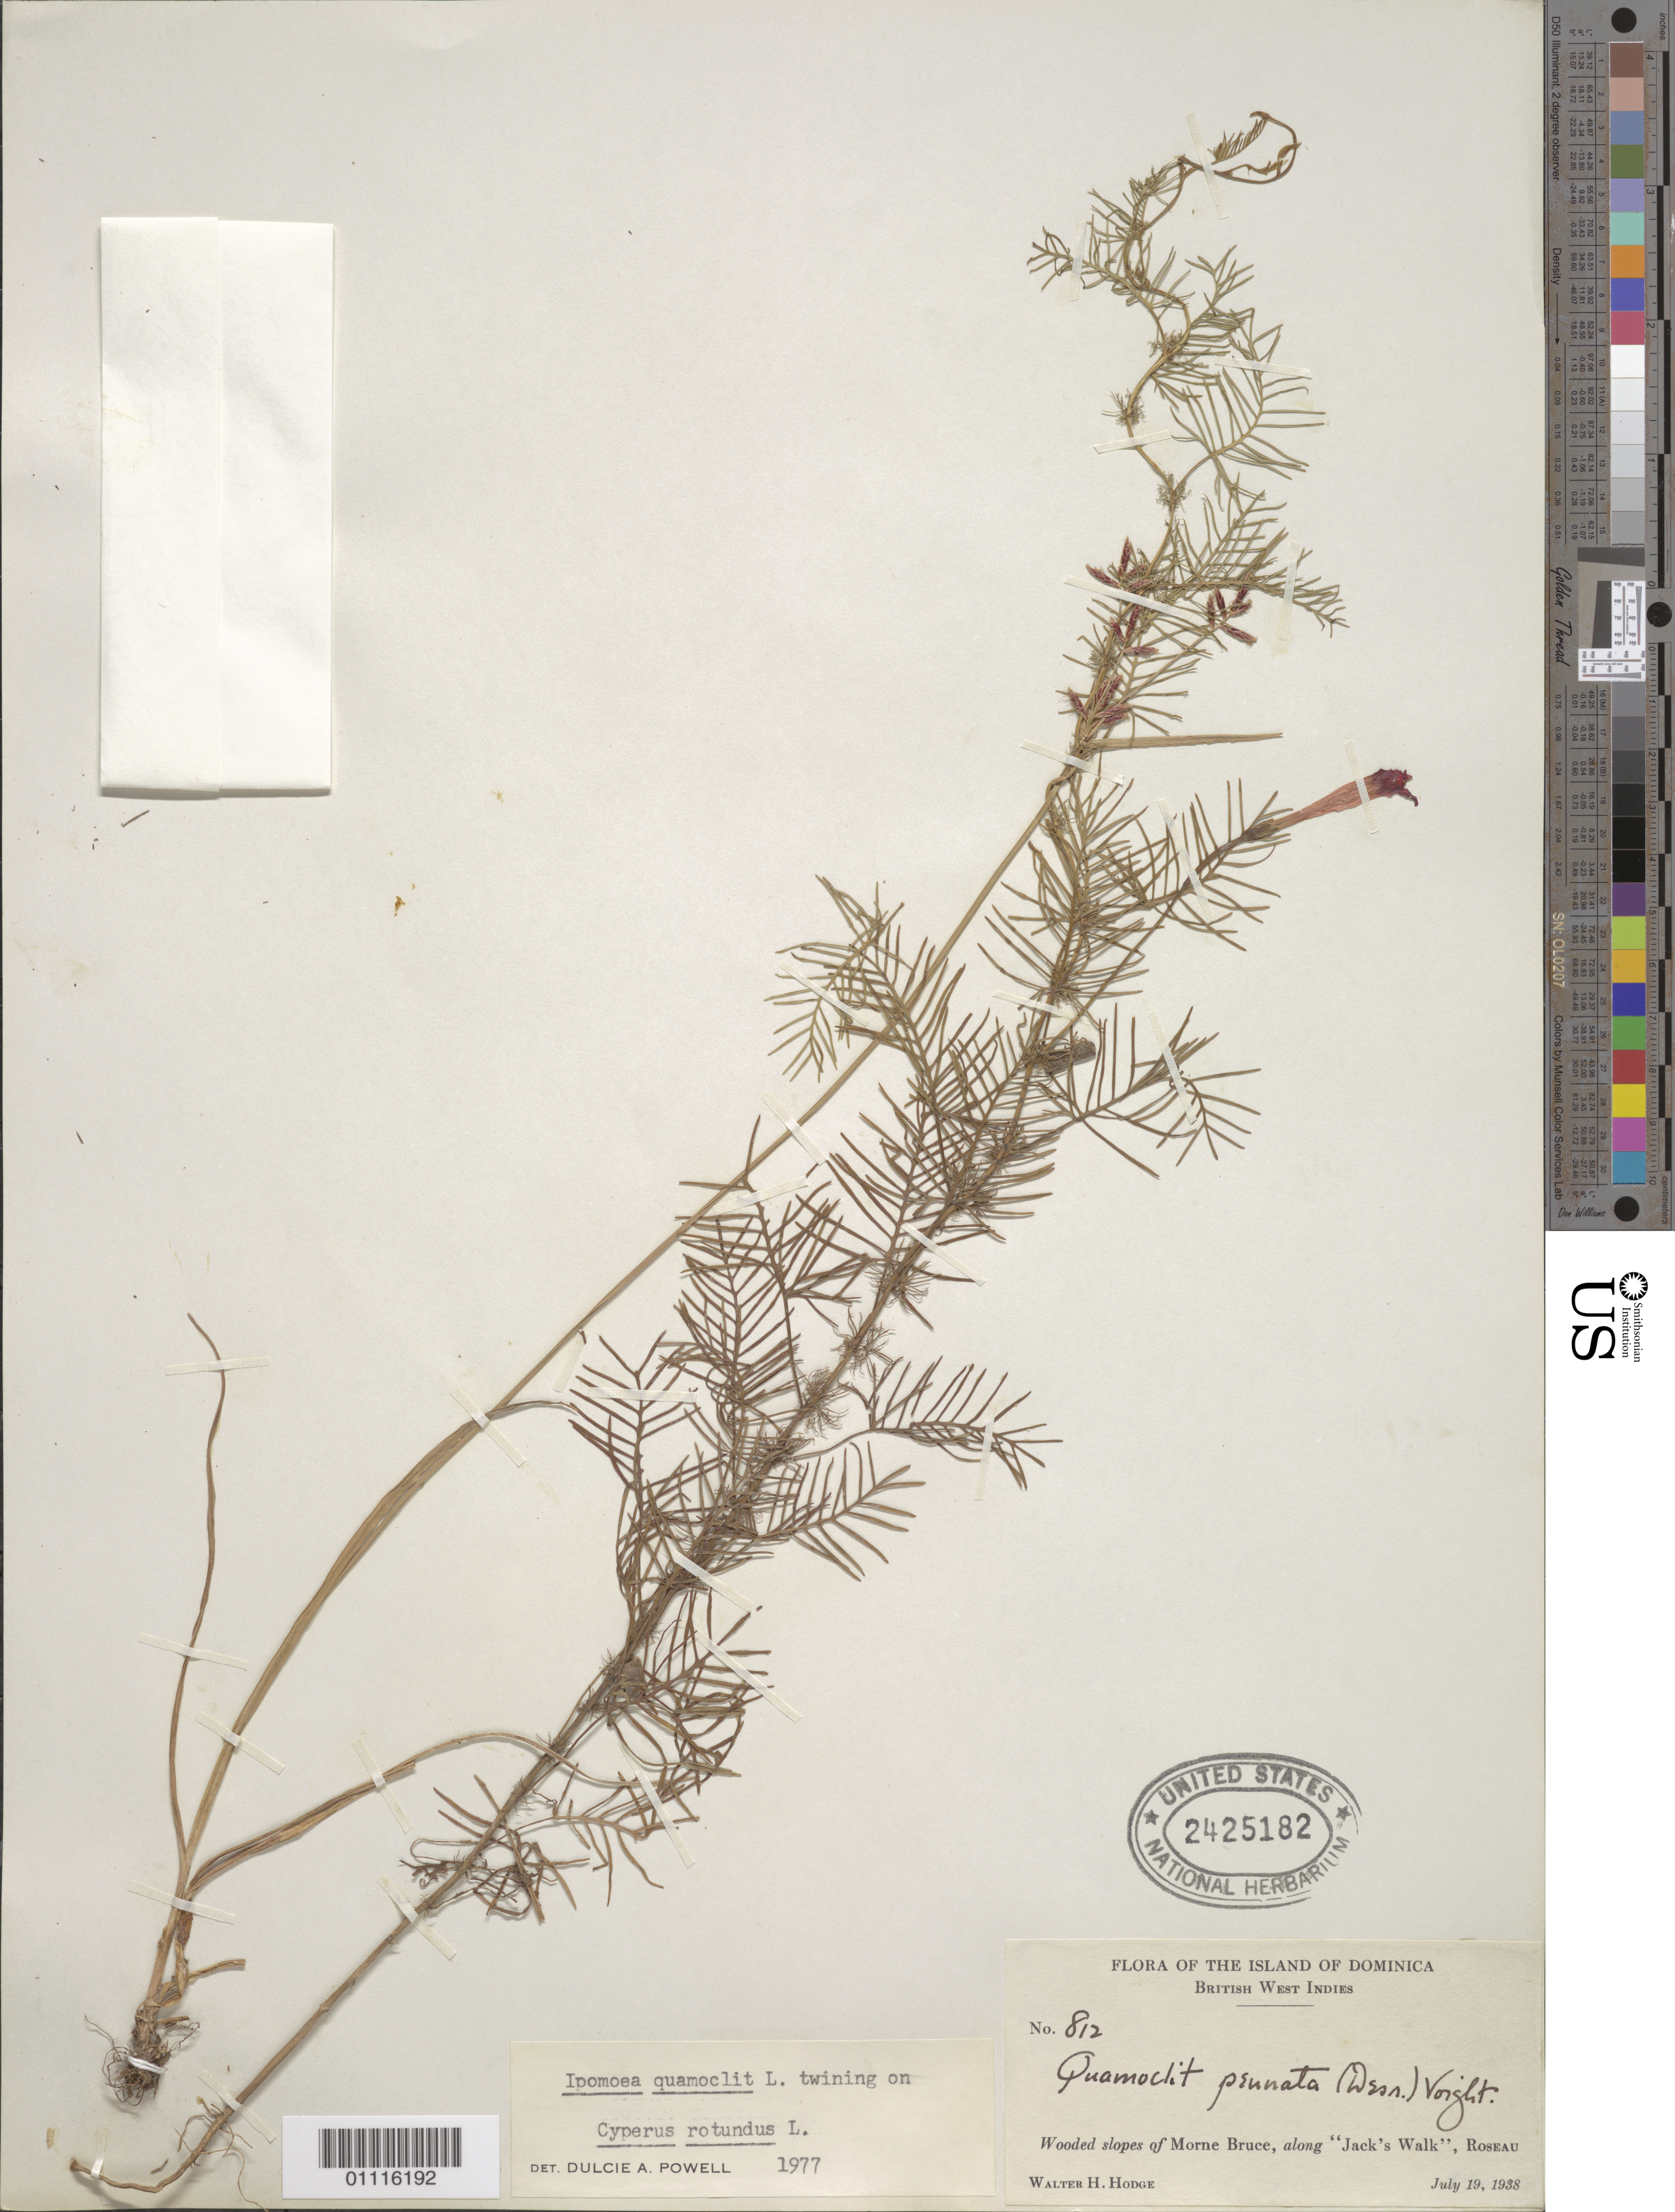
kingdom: Plantae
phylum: Tracheophyta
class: Magnoliopsida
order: Solanales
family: Convolvulaceae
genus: Ipomoea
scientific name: Ipomoea quamoclit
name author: L.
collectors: W. Hodge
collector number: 812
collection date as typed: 19 Jul 1938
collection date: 1938-07-19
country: Dominica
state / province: St. George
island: Dominica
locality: Wooded slopes of Morne Bruce, along "Jack's Walk," Roseau.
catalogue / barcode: US 2425182